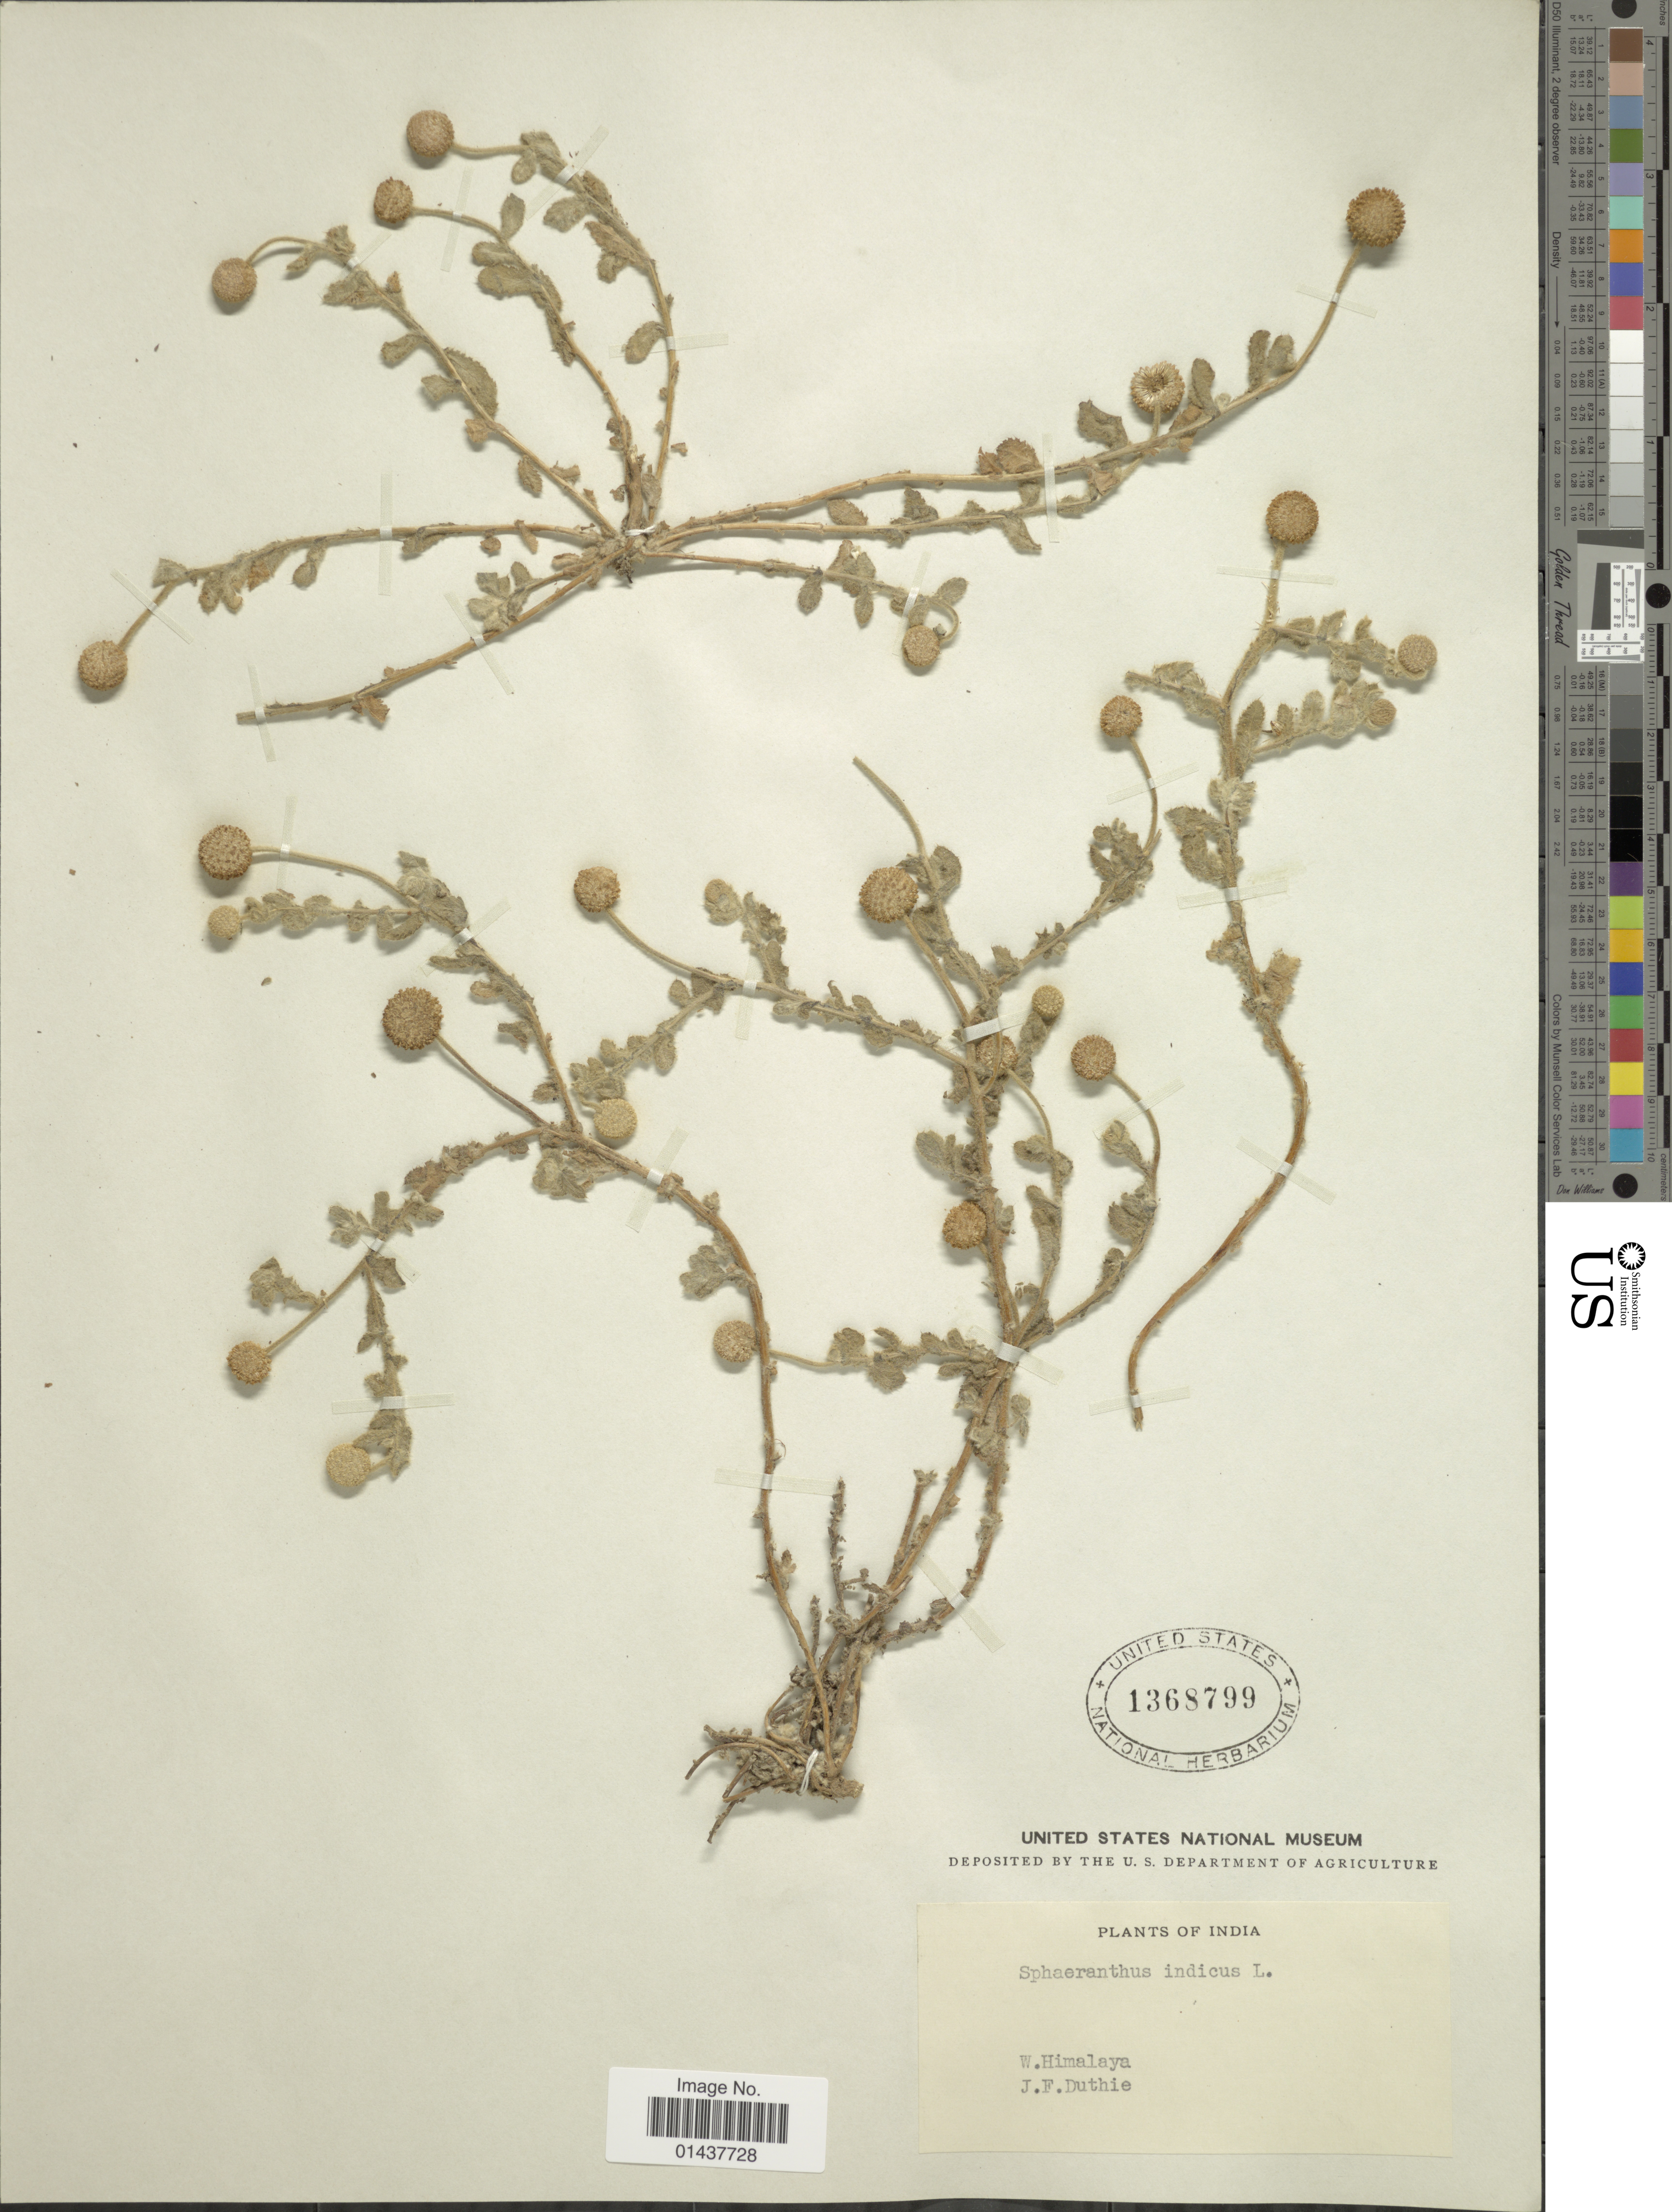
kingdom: Plantae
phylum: Tracheophyta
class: Magnoliopsida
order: Asterales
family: Asteraceae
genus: Sphaeranthus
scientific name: Sphaeranthus indicus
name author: L.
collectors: J. F. Duthie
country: India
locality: W. Himalaya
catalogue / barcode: US 1368799